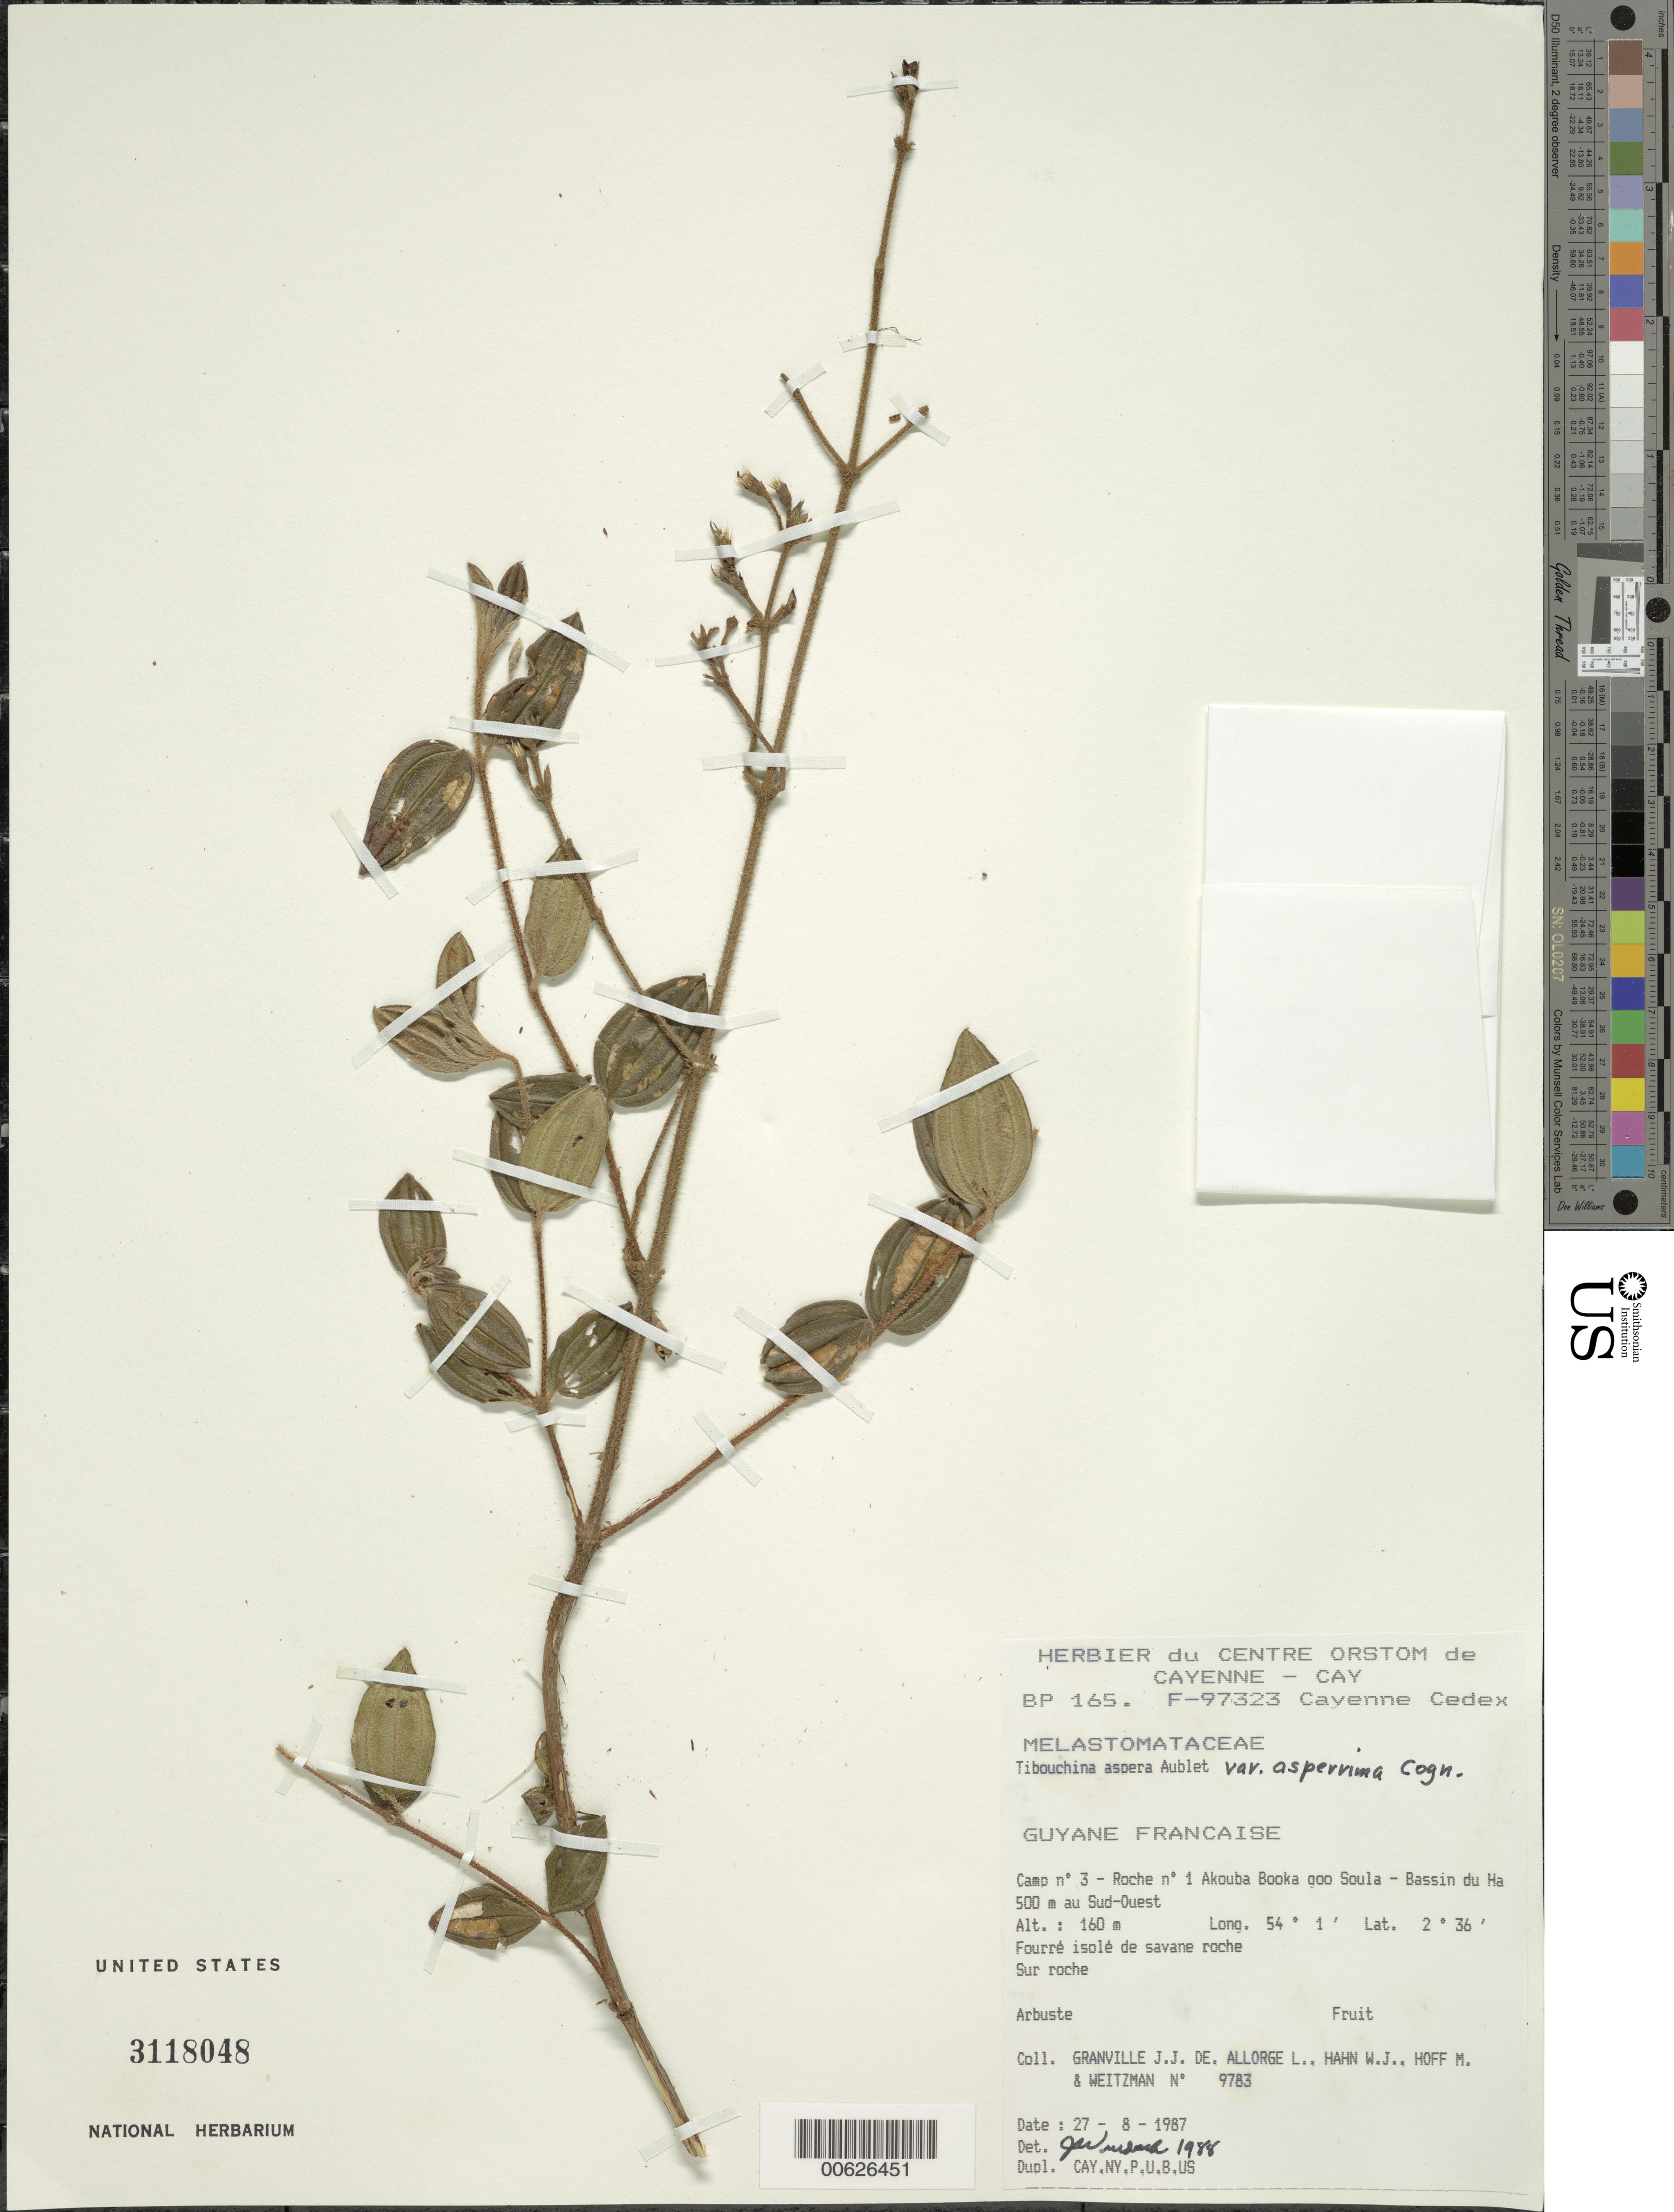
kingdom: Plantae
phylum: Tracheophyta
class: Magnoliopsida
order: Myrtales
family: Melastomataceae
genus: Tibouchina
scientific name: Tibouchina aspera var. asperrima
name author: Cogn.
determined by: Wurdack, John J., (US), US (UNITED STATES)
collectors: J.-J. de Granville, L. Allorge, W. J. Hahn, M. Hoff & A. L. Weitzman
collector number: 9783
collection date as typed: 27-Aug-87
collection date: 1987-08-27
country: French Guiana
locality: Akouba Booka goo Soula, Camp #3, Bassin du Haut Marouini, 500m au Sud-Ouest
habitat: Fourre isole de savane roche. Sur roche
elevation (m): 160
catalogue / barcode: US 3118048